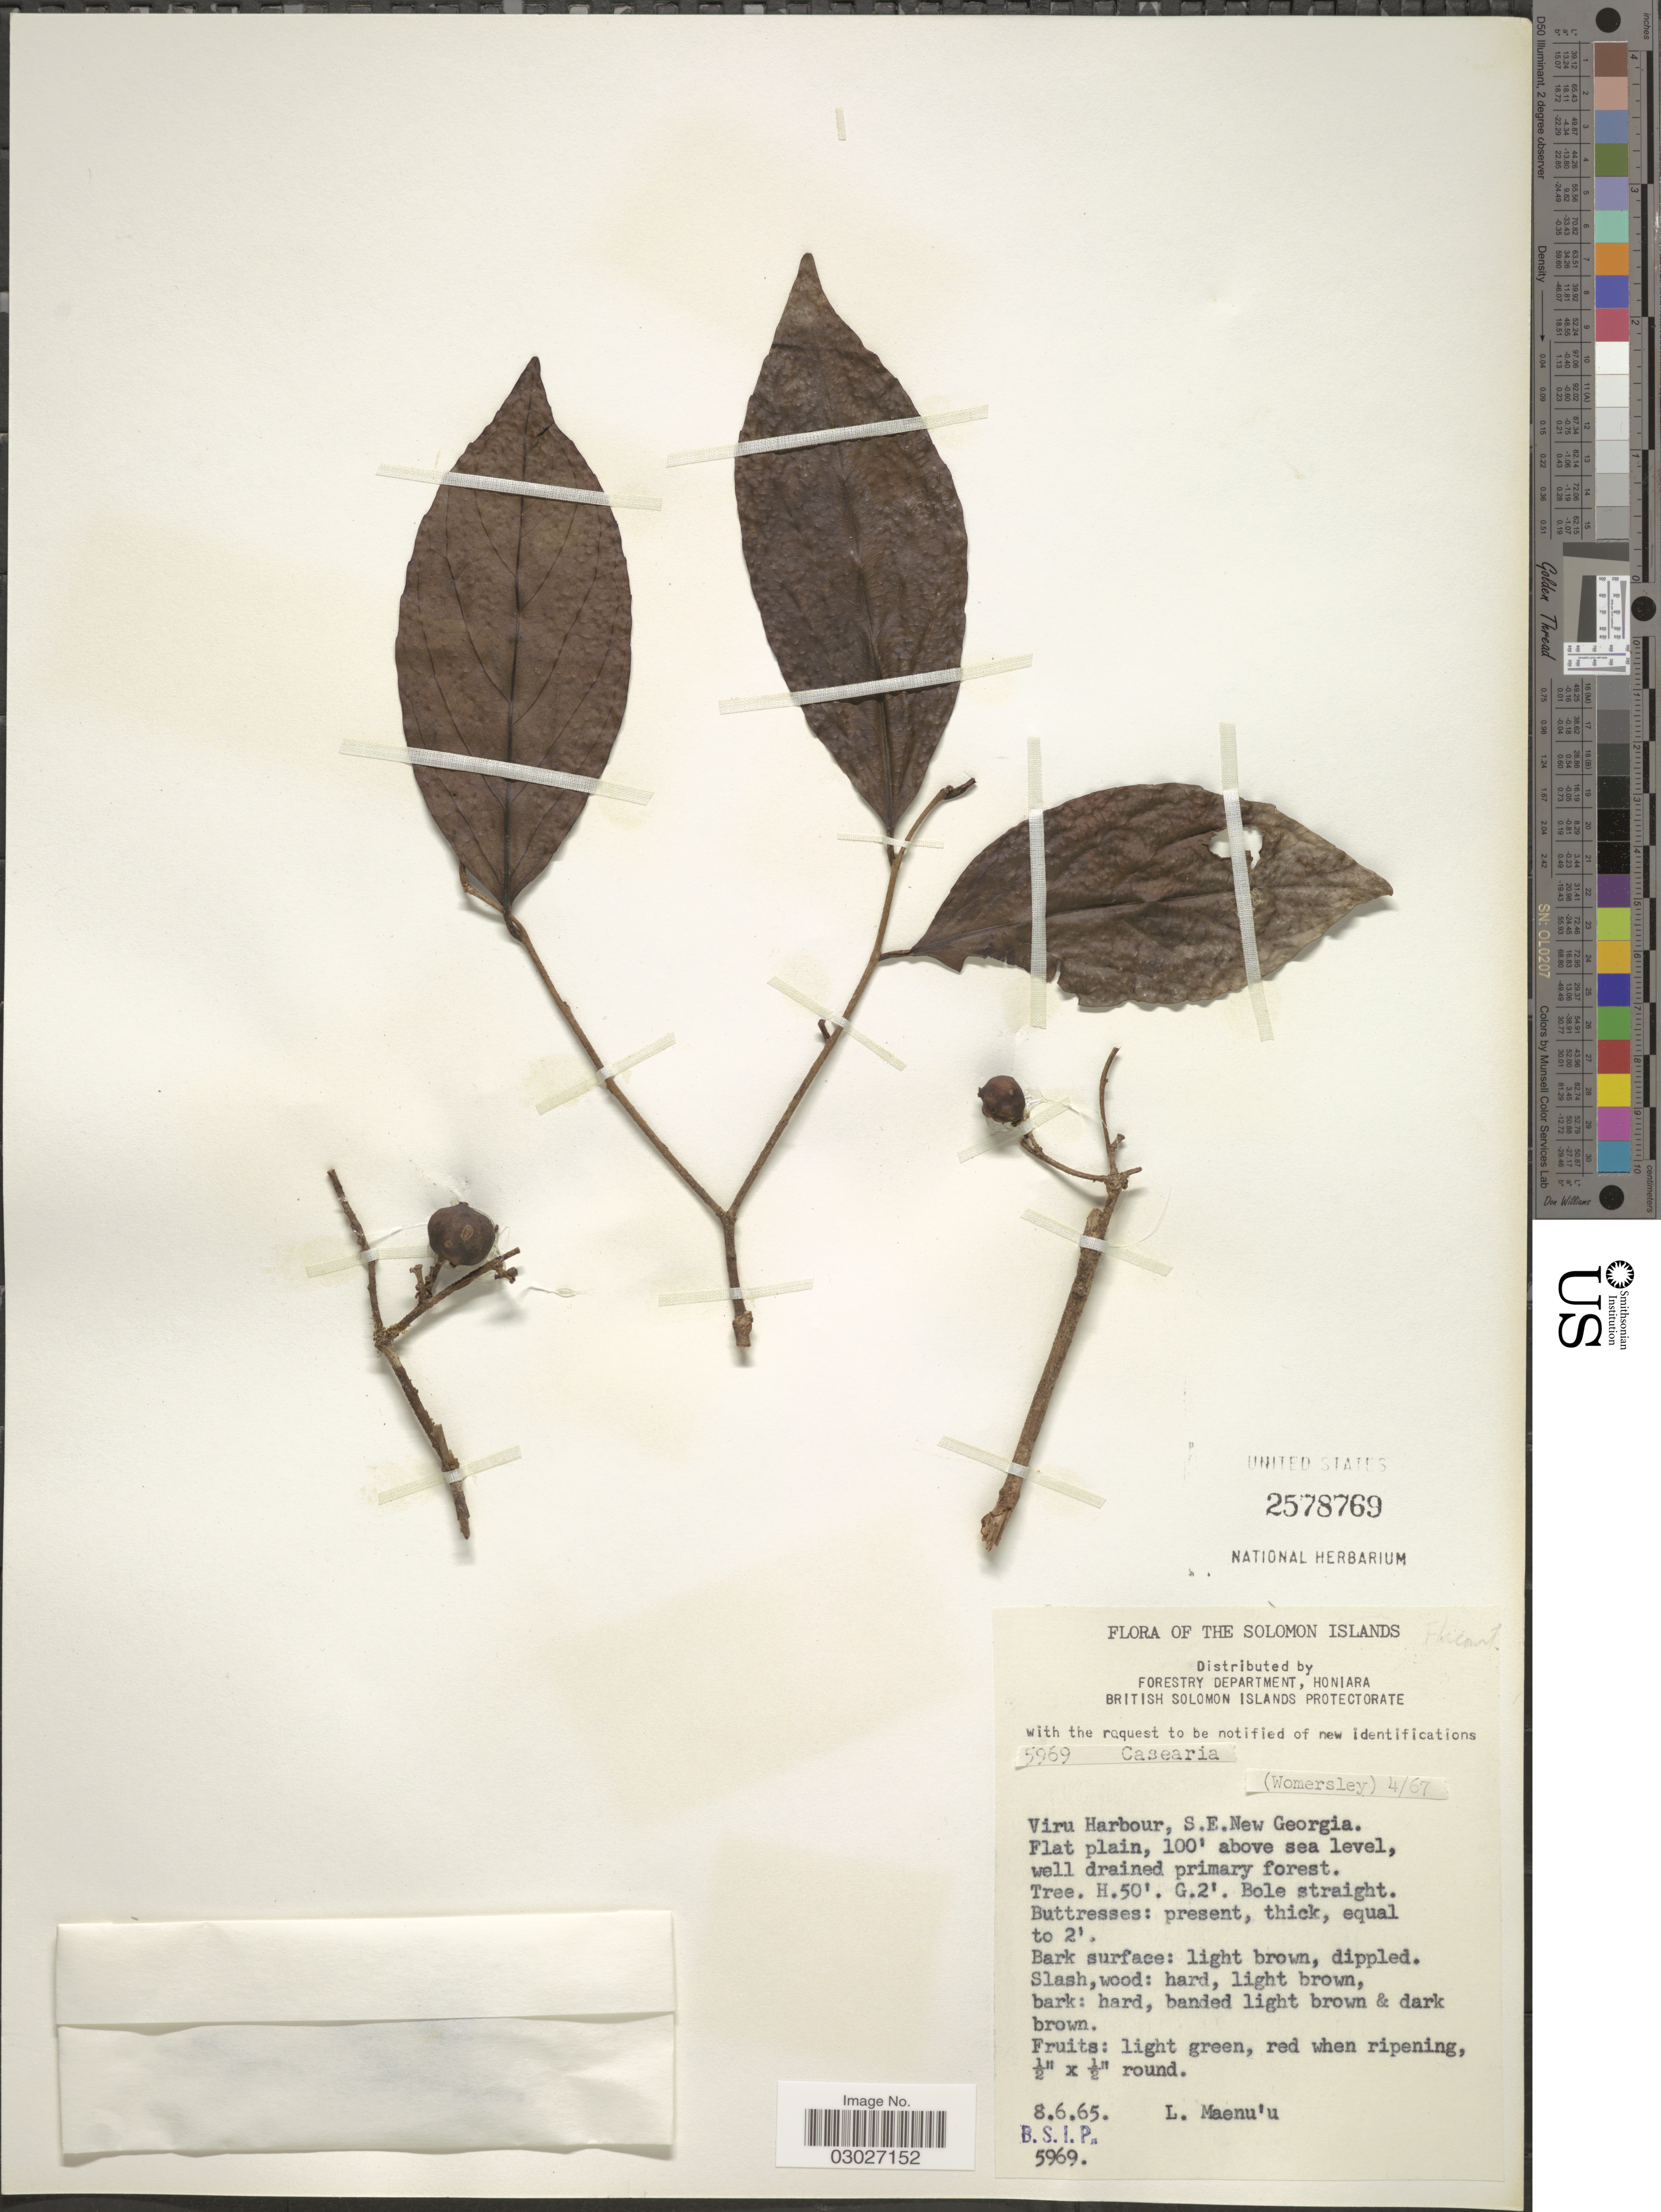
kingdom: Plantae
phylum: Tracheophyta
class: Magnoliopsida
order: Malpighiales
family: Salicaceae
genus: Casearia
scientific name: Casearia sp.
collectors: L. Maenu'u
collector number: B.S.I.P.5969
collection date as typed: Transcribed d/m/y: 8/6/65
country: Solomon Islands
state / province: Solomon Islands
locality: Viru Harbour, S.E. New Georgia.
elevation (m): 30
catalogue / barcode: US 2578769